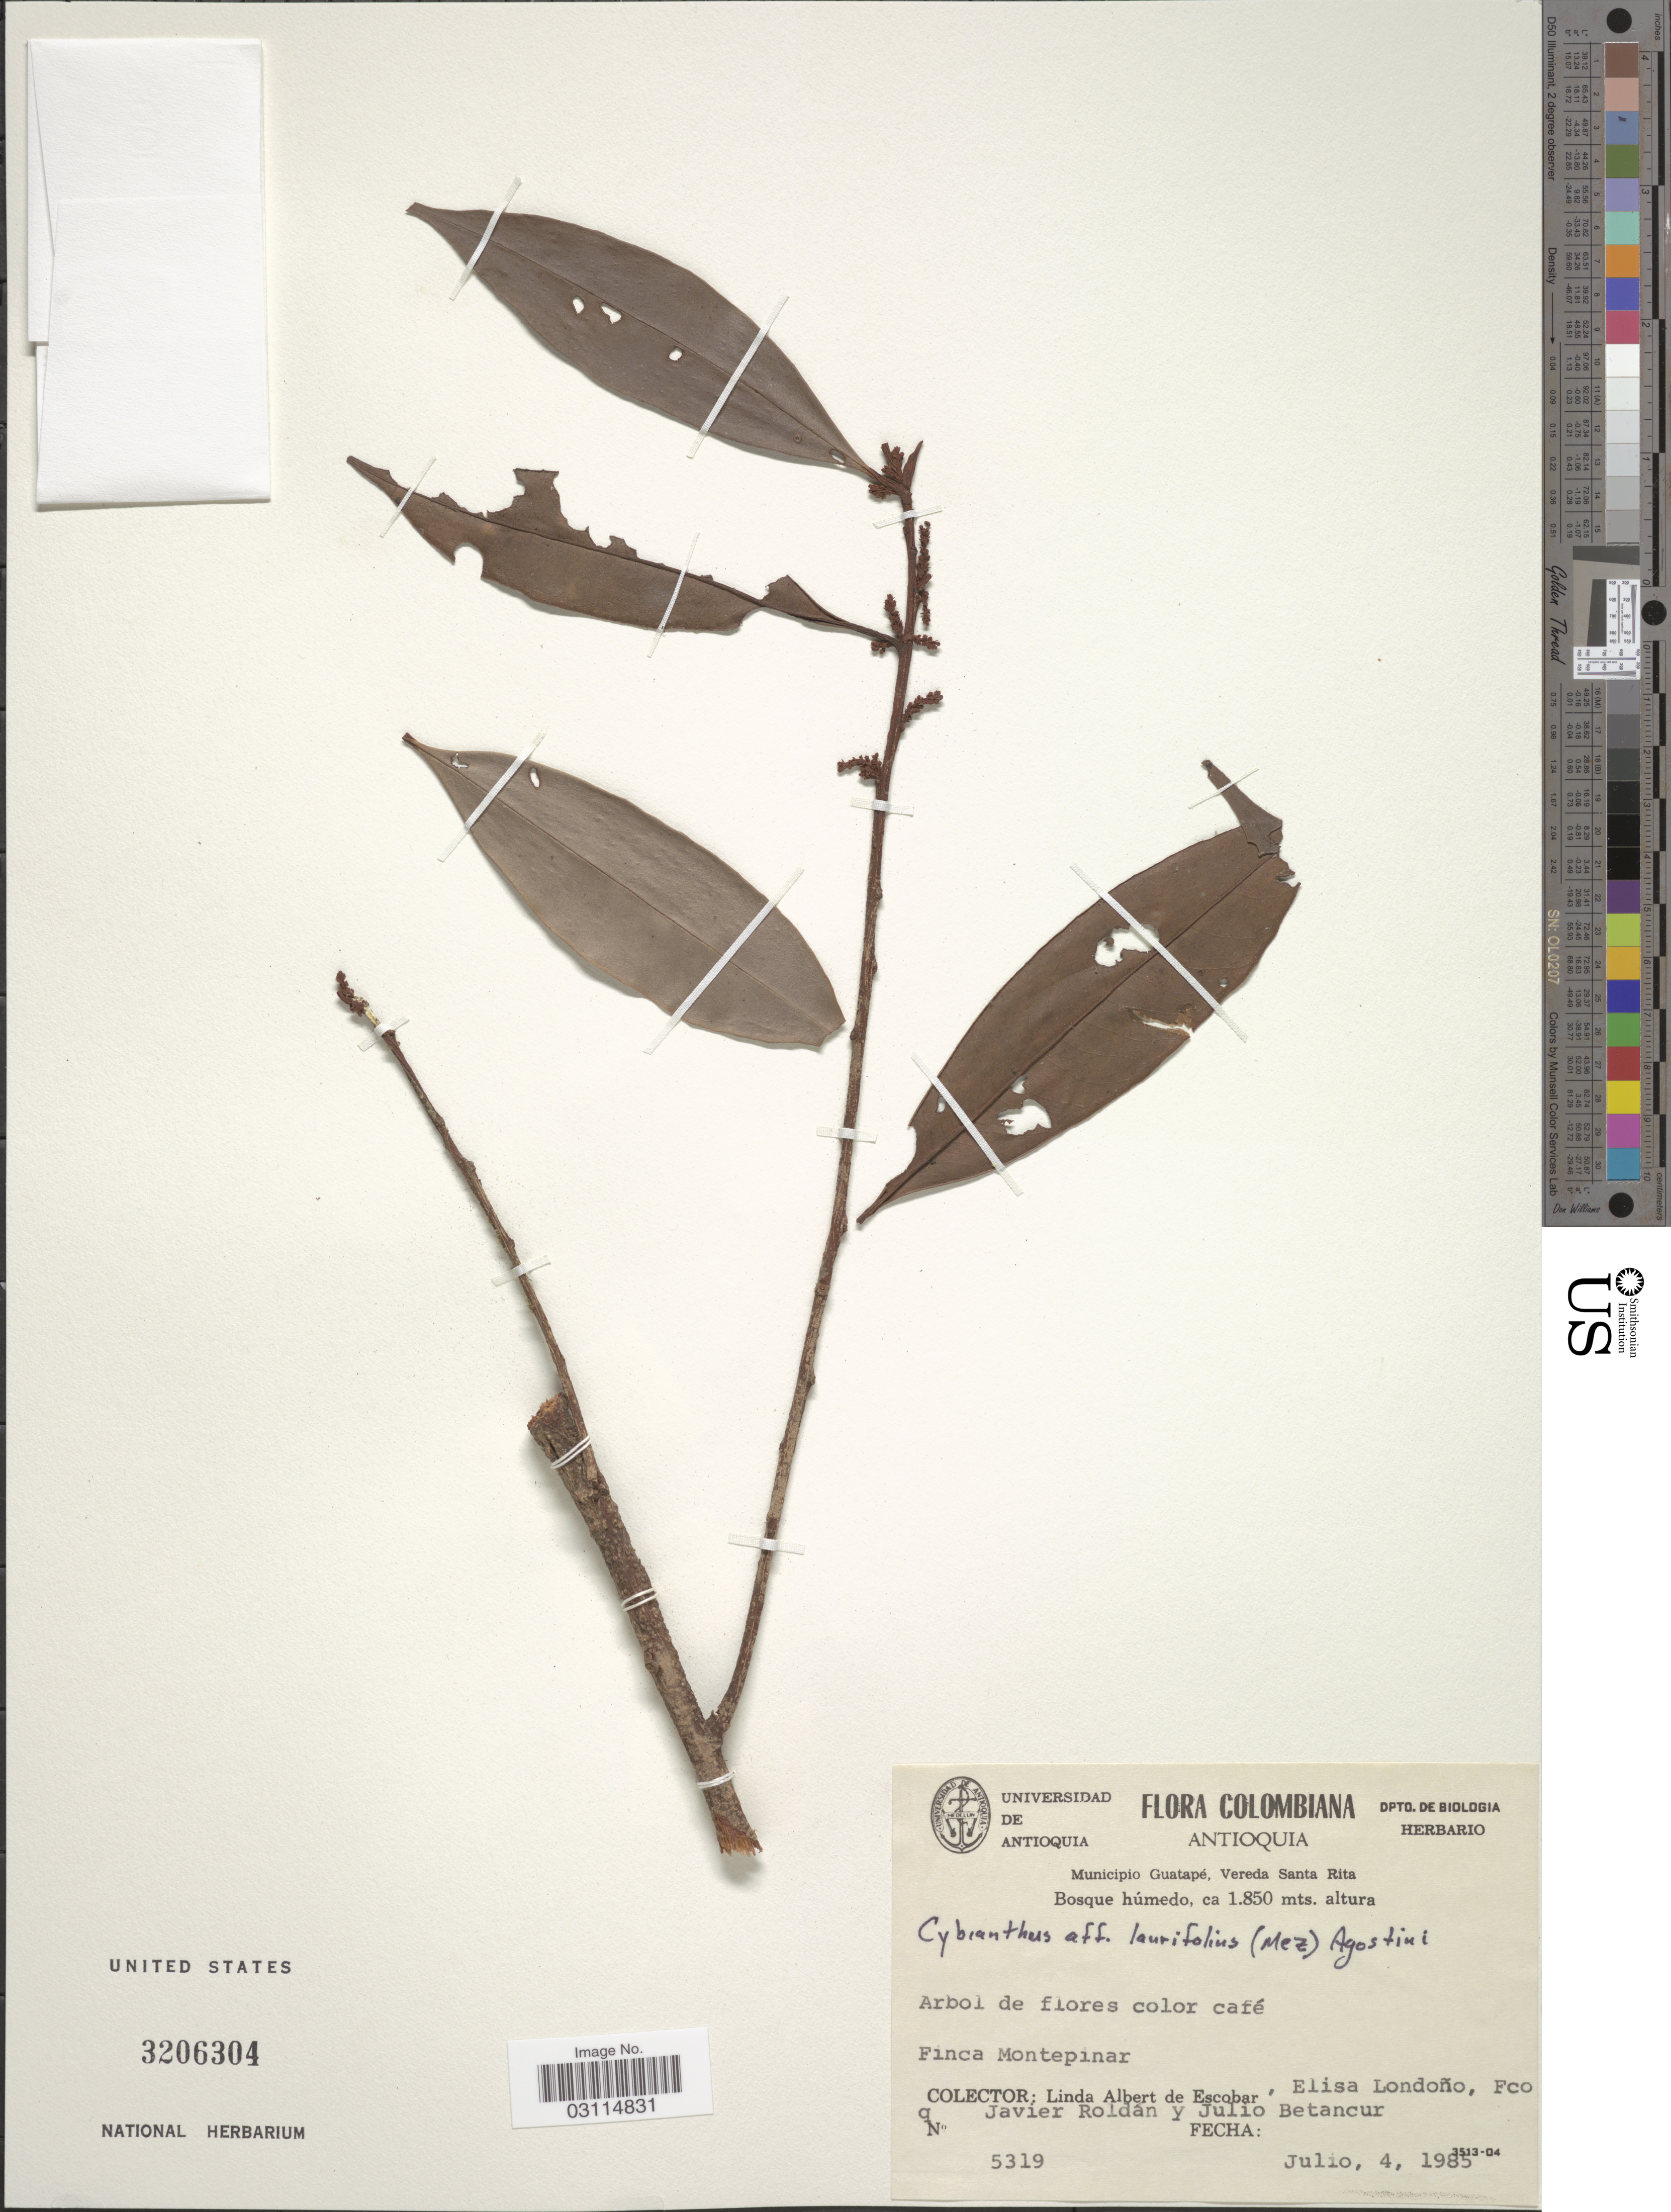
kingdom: Plantae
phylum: Tracheophyta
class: Magnoliopsida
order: Ericales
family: Primulaceae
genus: Cybianthus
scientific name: Cybianthus laurifolius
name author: (Mez) G. Agostini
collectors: L. Escobar, E. Londono, F. J. Roldán & J. Betancur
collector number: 5319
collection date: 1985-07-04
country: Colombia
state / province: Antioquia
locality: Municipio Guatapé, Vereda Santa Rita. Finca Montepinar.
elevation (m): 1850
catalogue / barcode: US 3206304